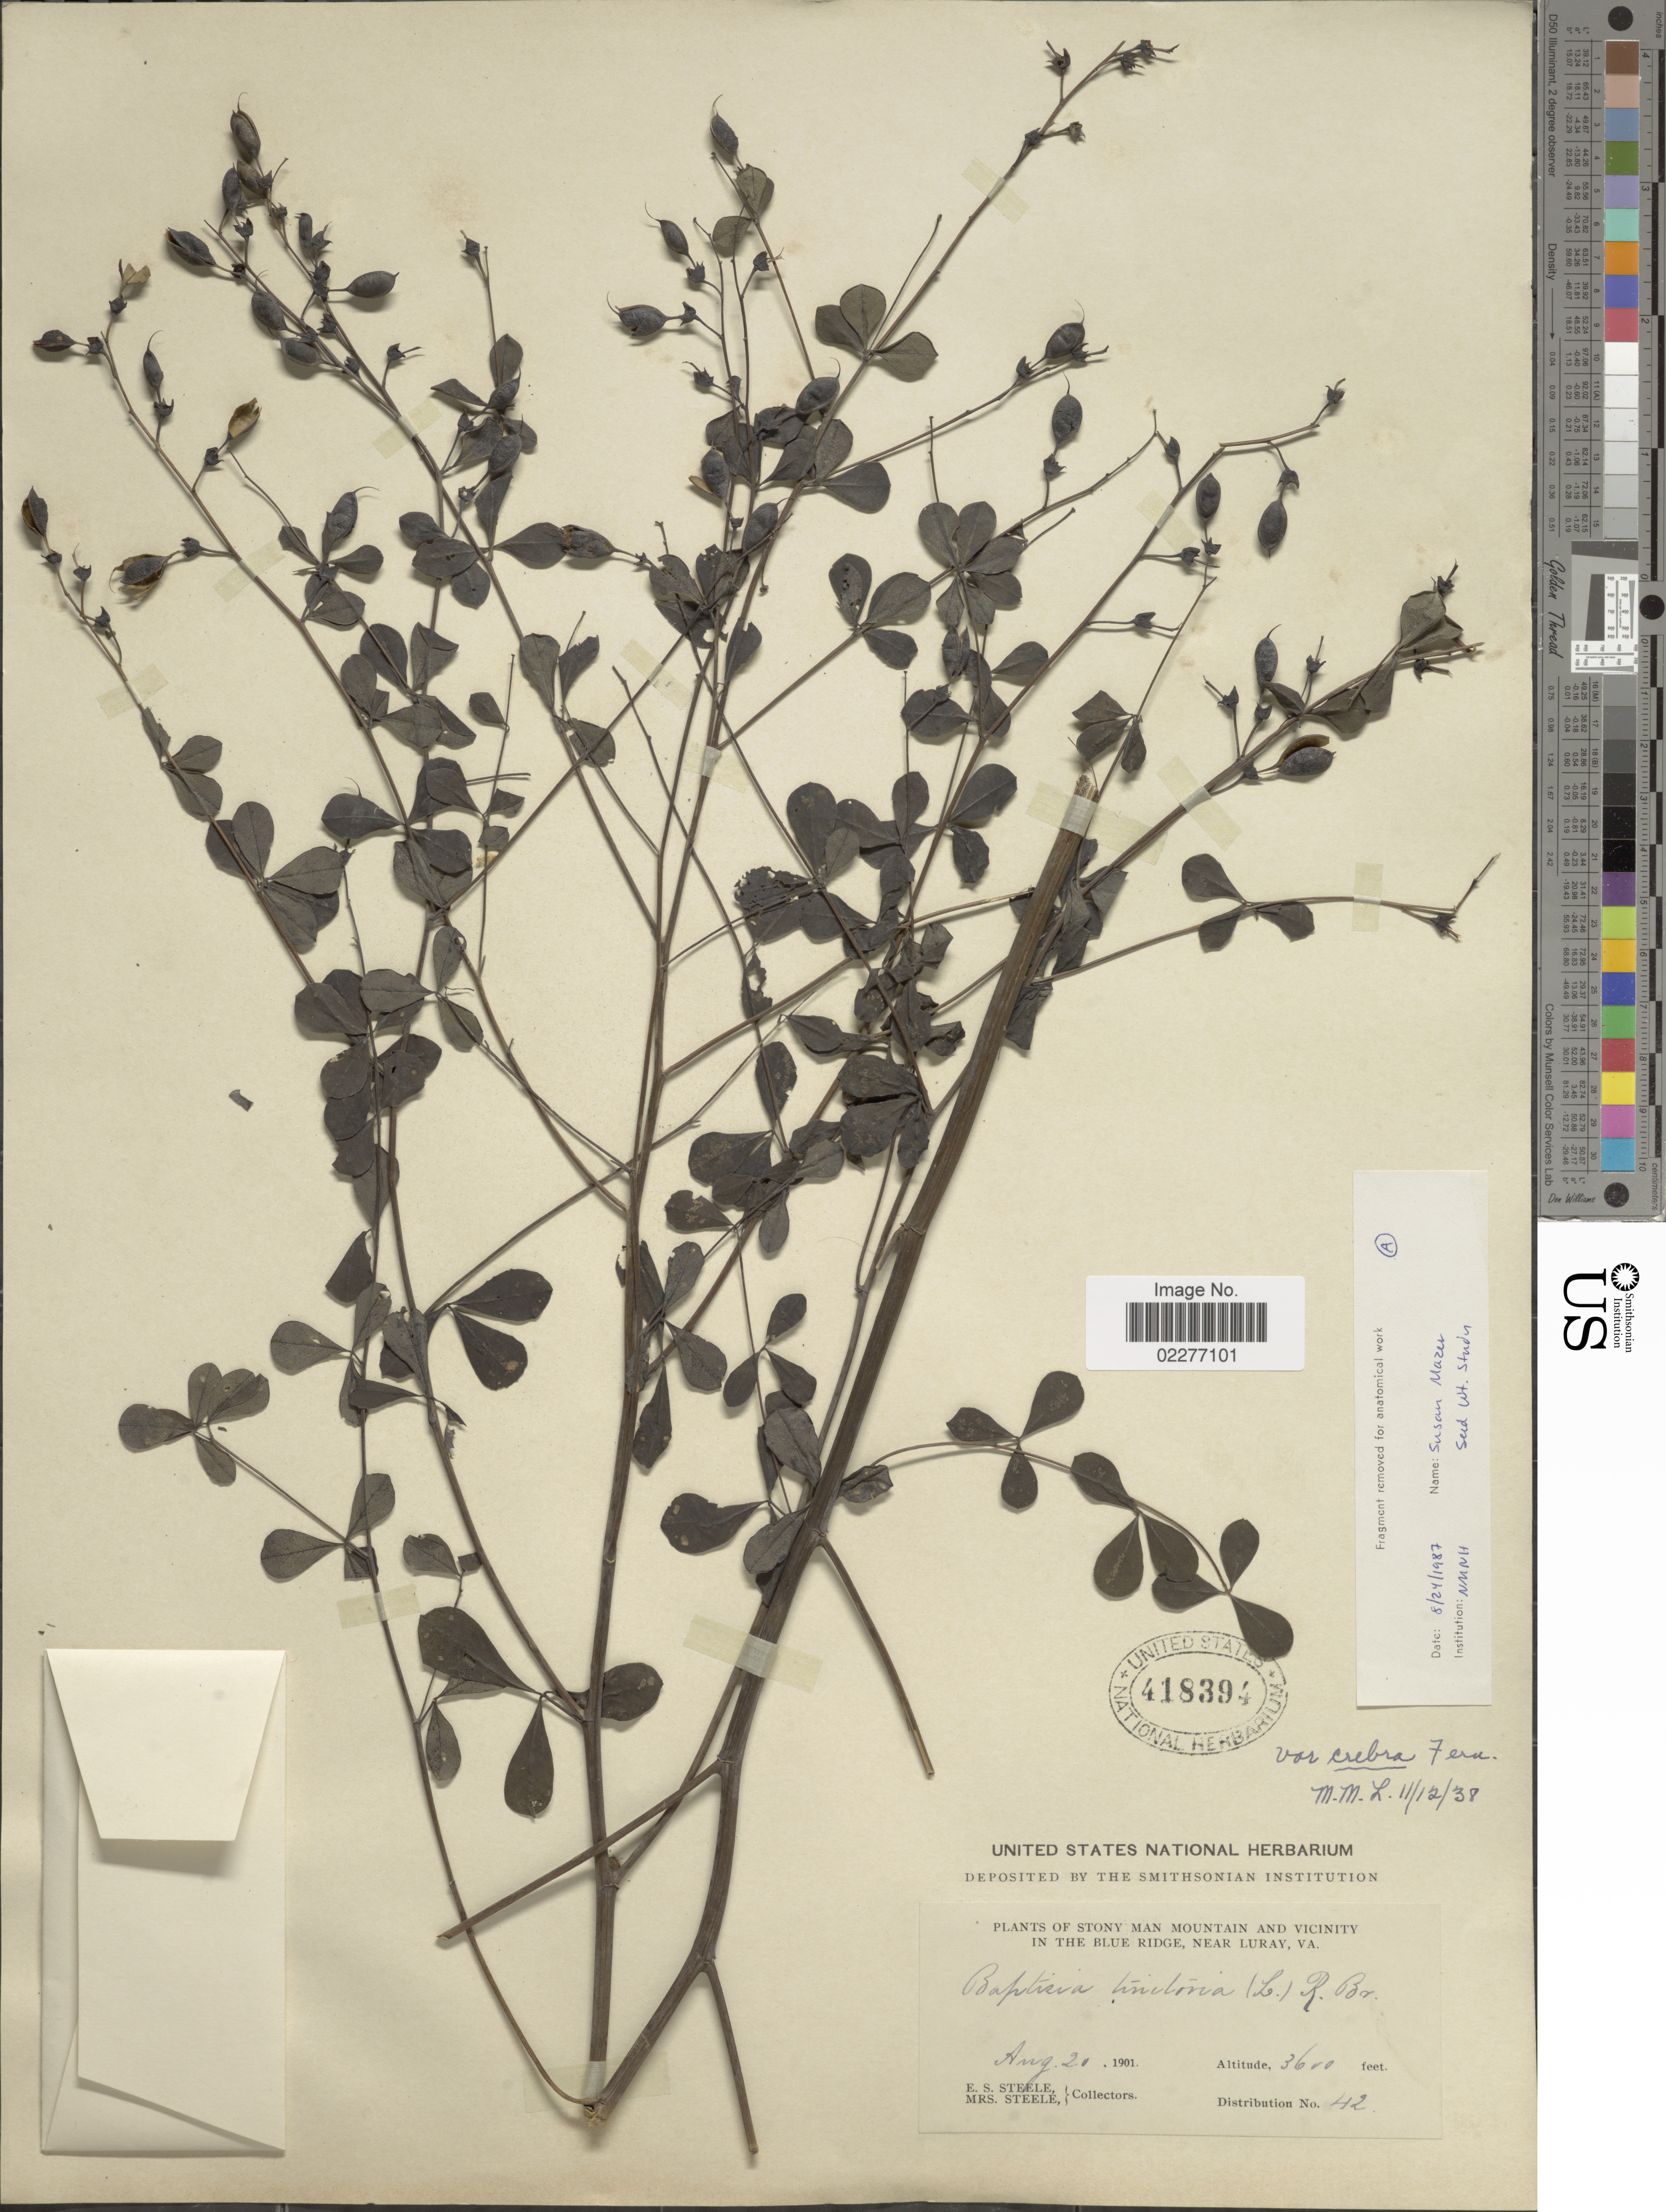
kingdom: Plantae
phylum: Tracheophyta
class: Magnoliopsida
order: Fabales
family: Fabaceae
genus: Baptisia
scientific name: Baptisia tinctoria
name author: (L.) R. Br.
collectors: E. Steele & Mrs. E. S. Steele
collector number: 42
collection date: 1901-08-21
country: United States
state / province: Virginia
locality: Stony Man Mountain and Vicinity in the Blue Ridge, near Luray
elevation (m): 1097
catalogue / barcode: US 418394